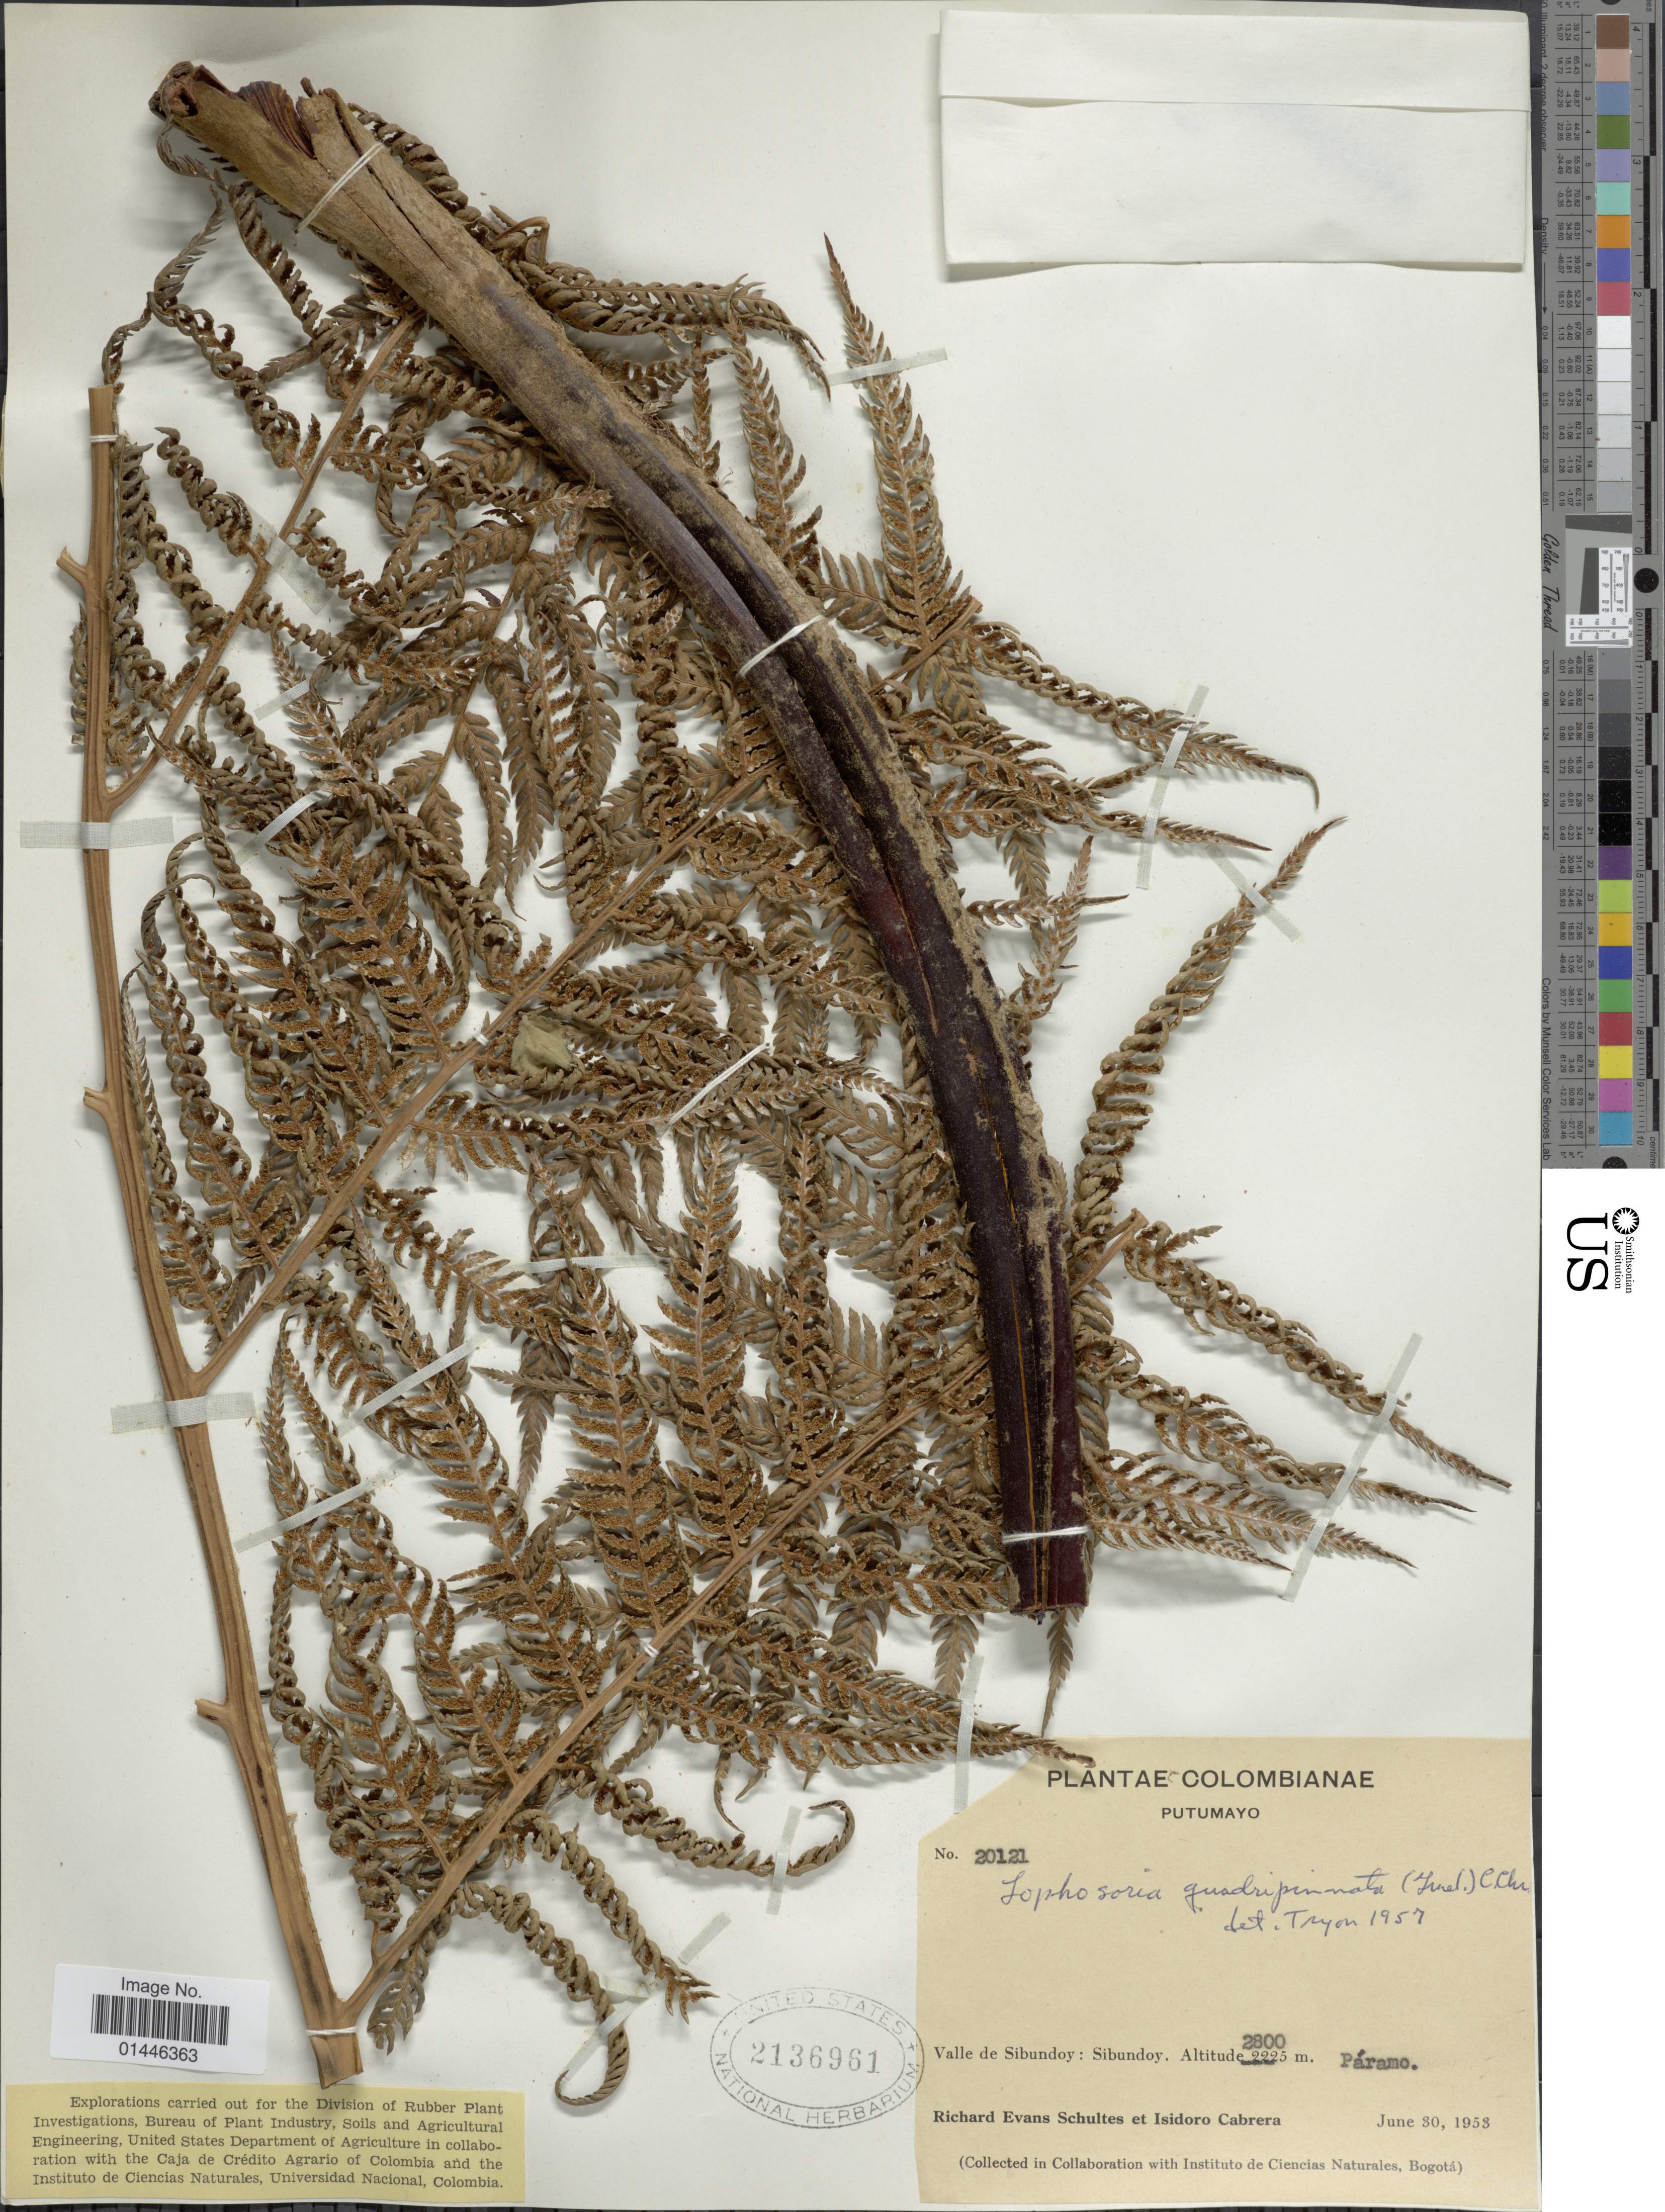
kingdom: Plantae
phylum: Tracheophyta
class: Polypodiopsida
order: Cyatheales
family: Dicksoniaceae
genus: Lophosoria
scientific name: Lophosoria quadripinnata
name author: (J.F. Gmel.) C. Chr.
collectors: R. E. Schultes & I. Cabrera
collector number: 20121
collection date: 1953-06-30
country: Colombia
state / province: Putumayo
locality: Valle de Sibundoy: Sibundoy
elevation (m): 2800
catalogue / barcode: US 2136961